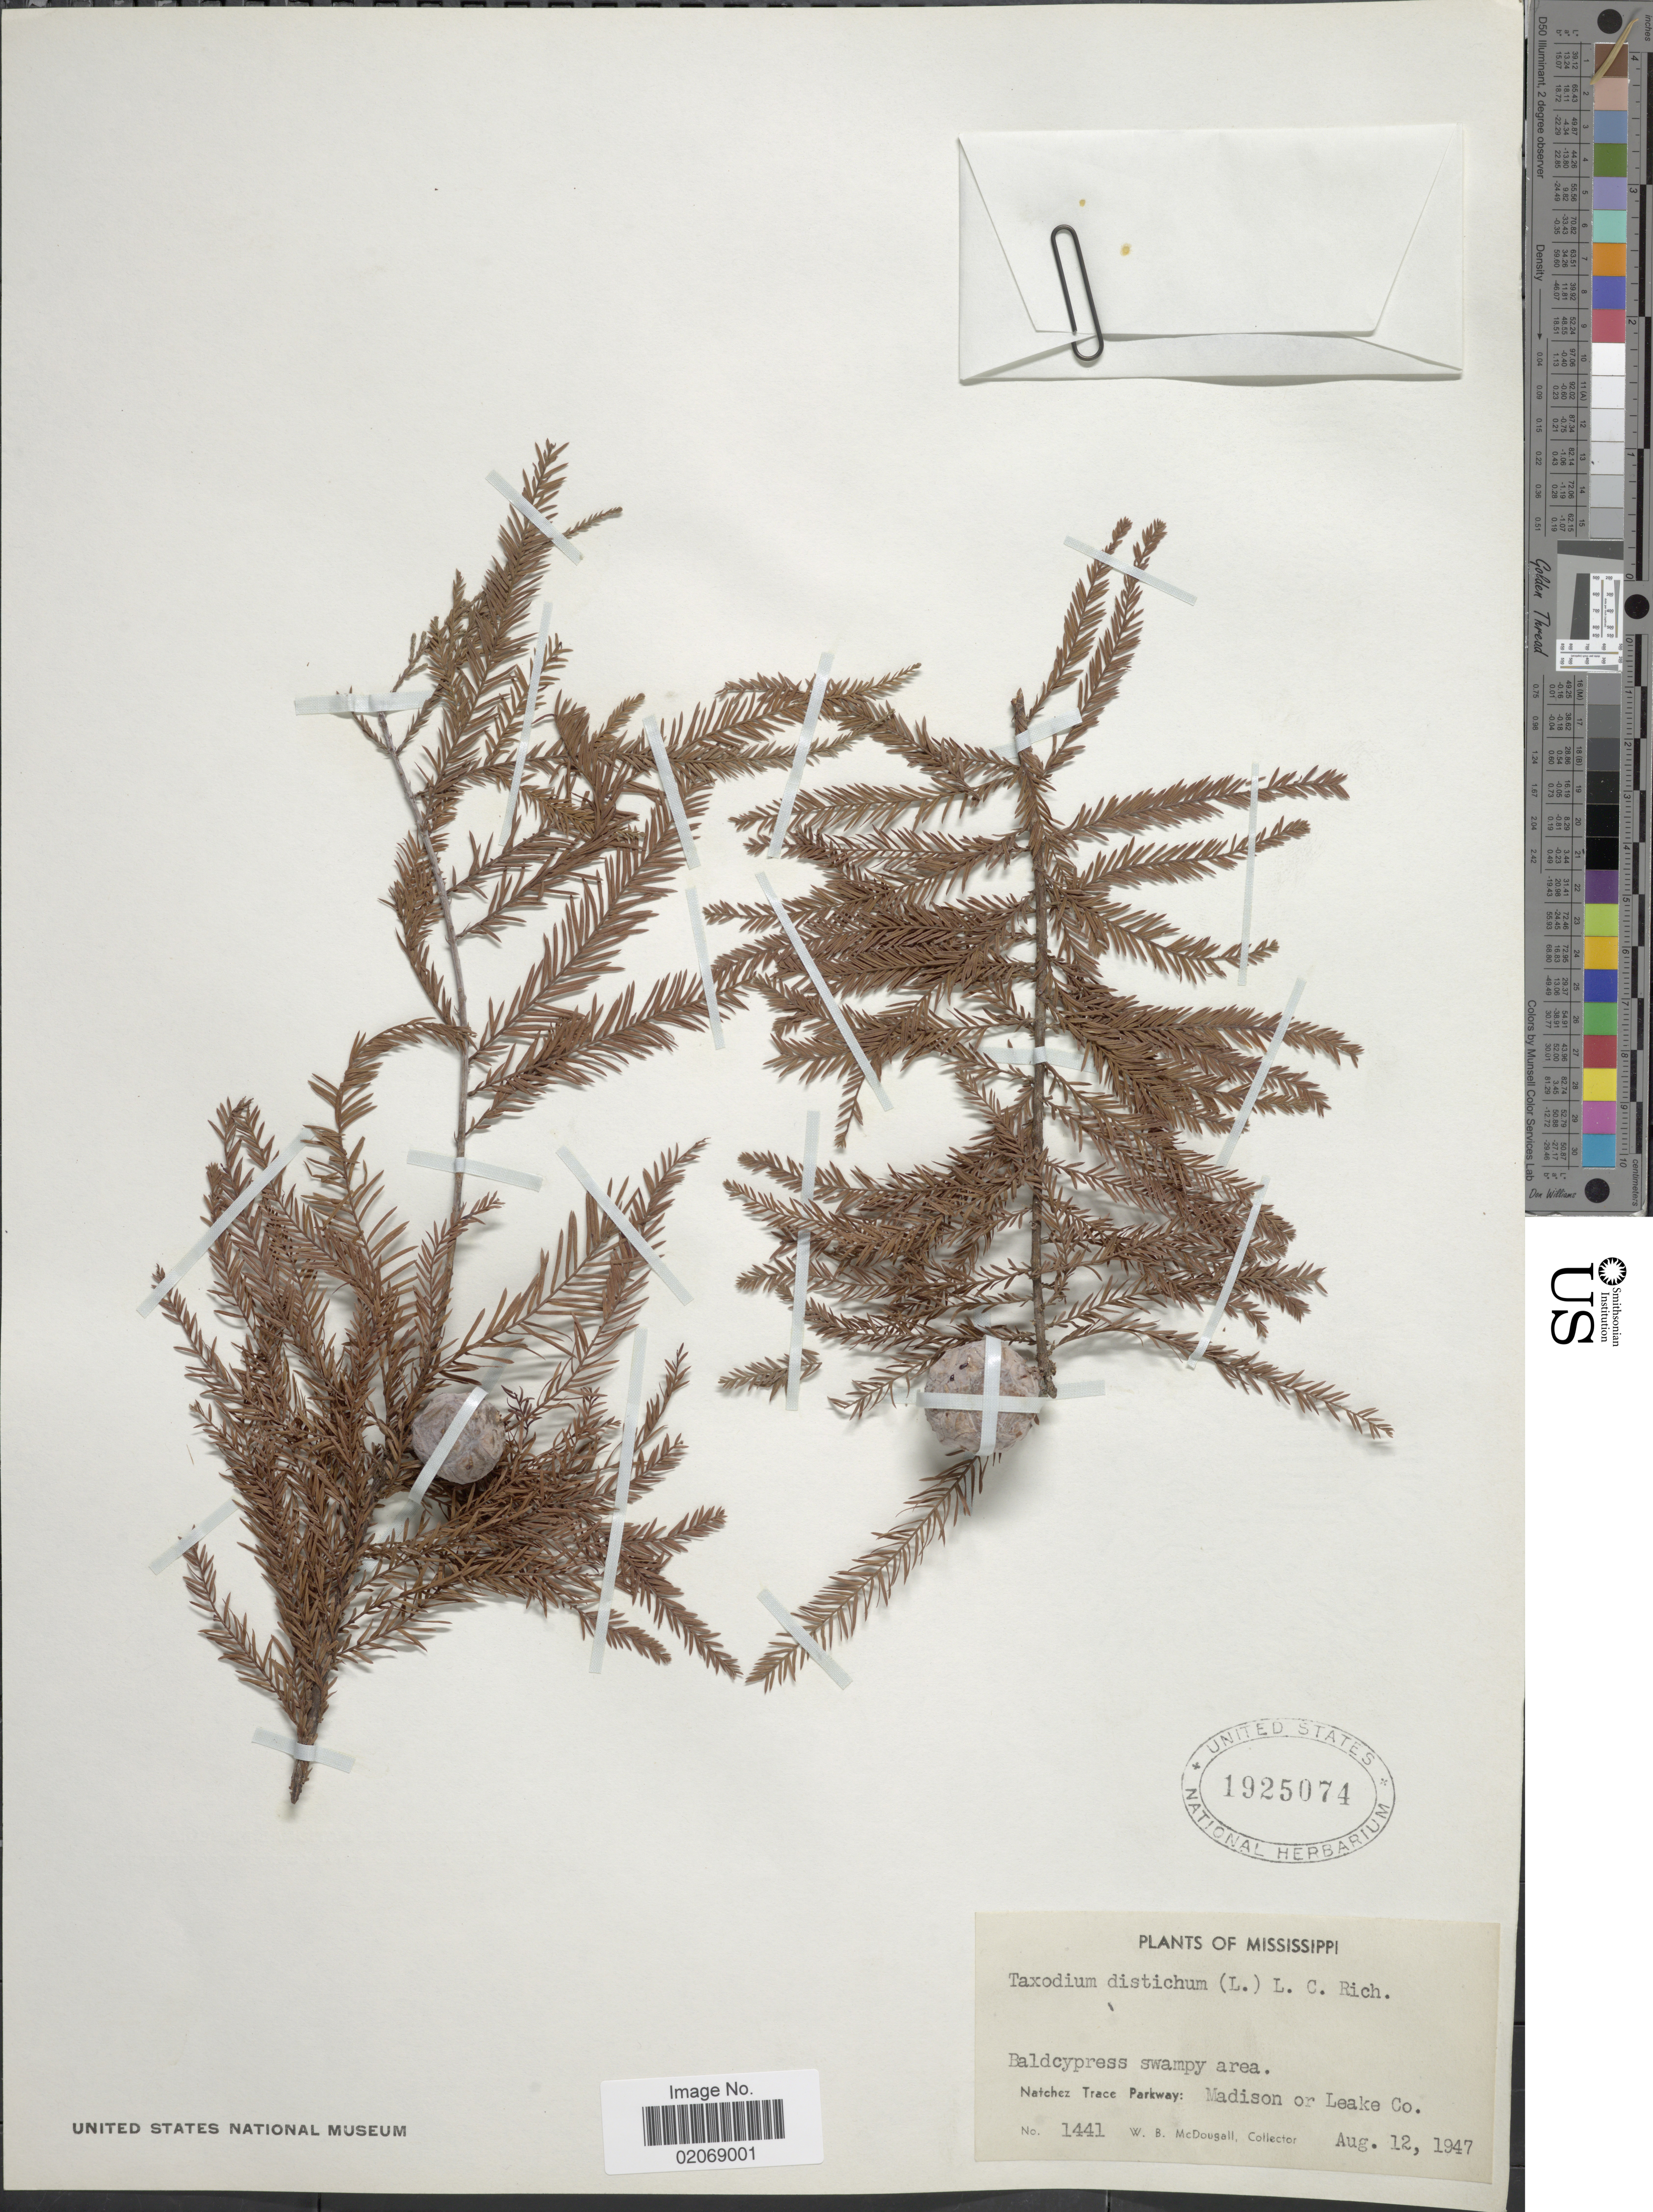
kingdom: Plantae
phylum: Tracheophyta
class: Pinopsida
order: Pinales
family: Cupressaceae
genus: Taxodium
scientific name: Taxodium distichum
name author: (L.) Rich.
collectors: W. B. McDougall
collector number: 1441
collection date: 1947-08-12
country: United States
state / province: Mississippi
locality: Natchez Trace Parkway: Madison or Leake Co.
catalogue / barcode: US 1925074